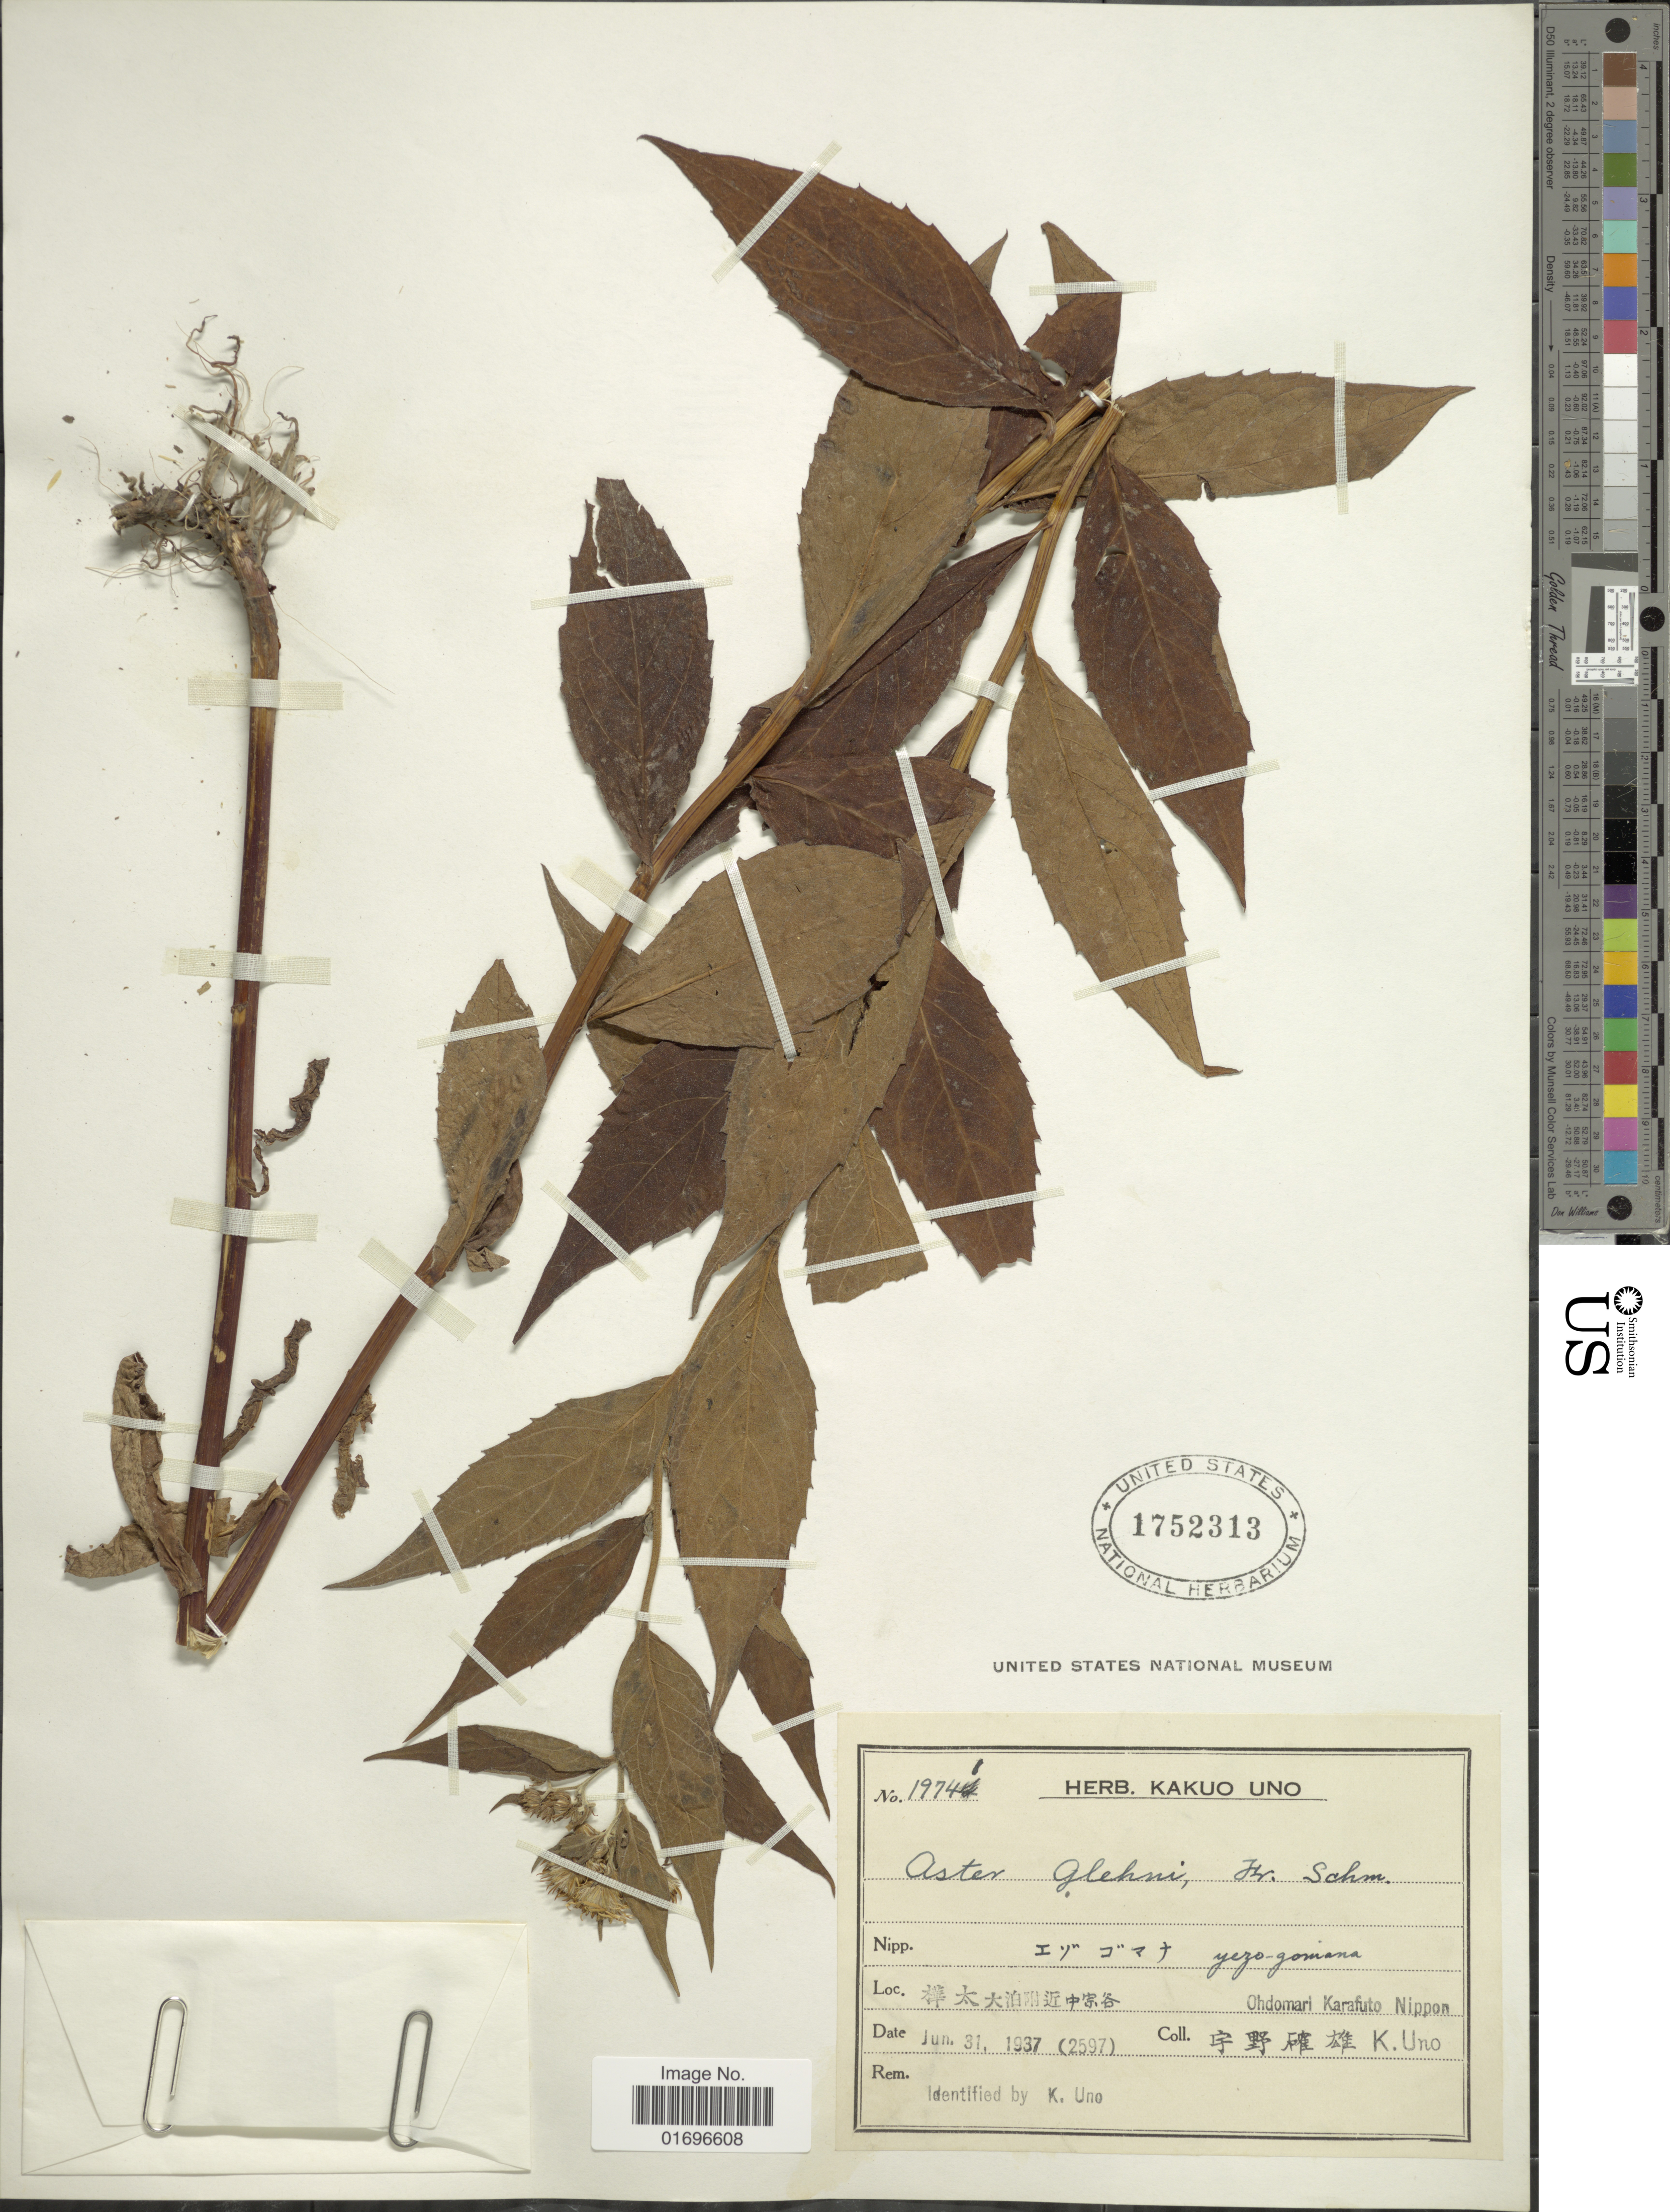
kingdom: Plantae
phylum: Tracheophyta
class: Magnoliopsida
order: Asterales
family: Asteraceae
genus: Aster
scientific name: Aster glehnii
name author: F. Schmidt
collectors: K. Uno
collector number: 19741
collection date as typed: Transcribed d/m/y: 31/6/1937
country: Japan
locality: X, Ohdomari Karafuto Nippon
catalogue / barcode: US 1752313